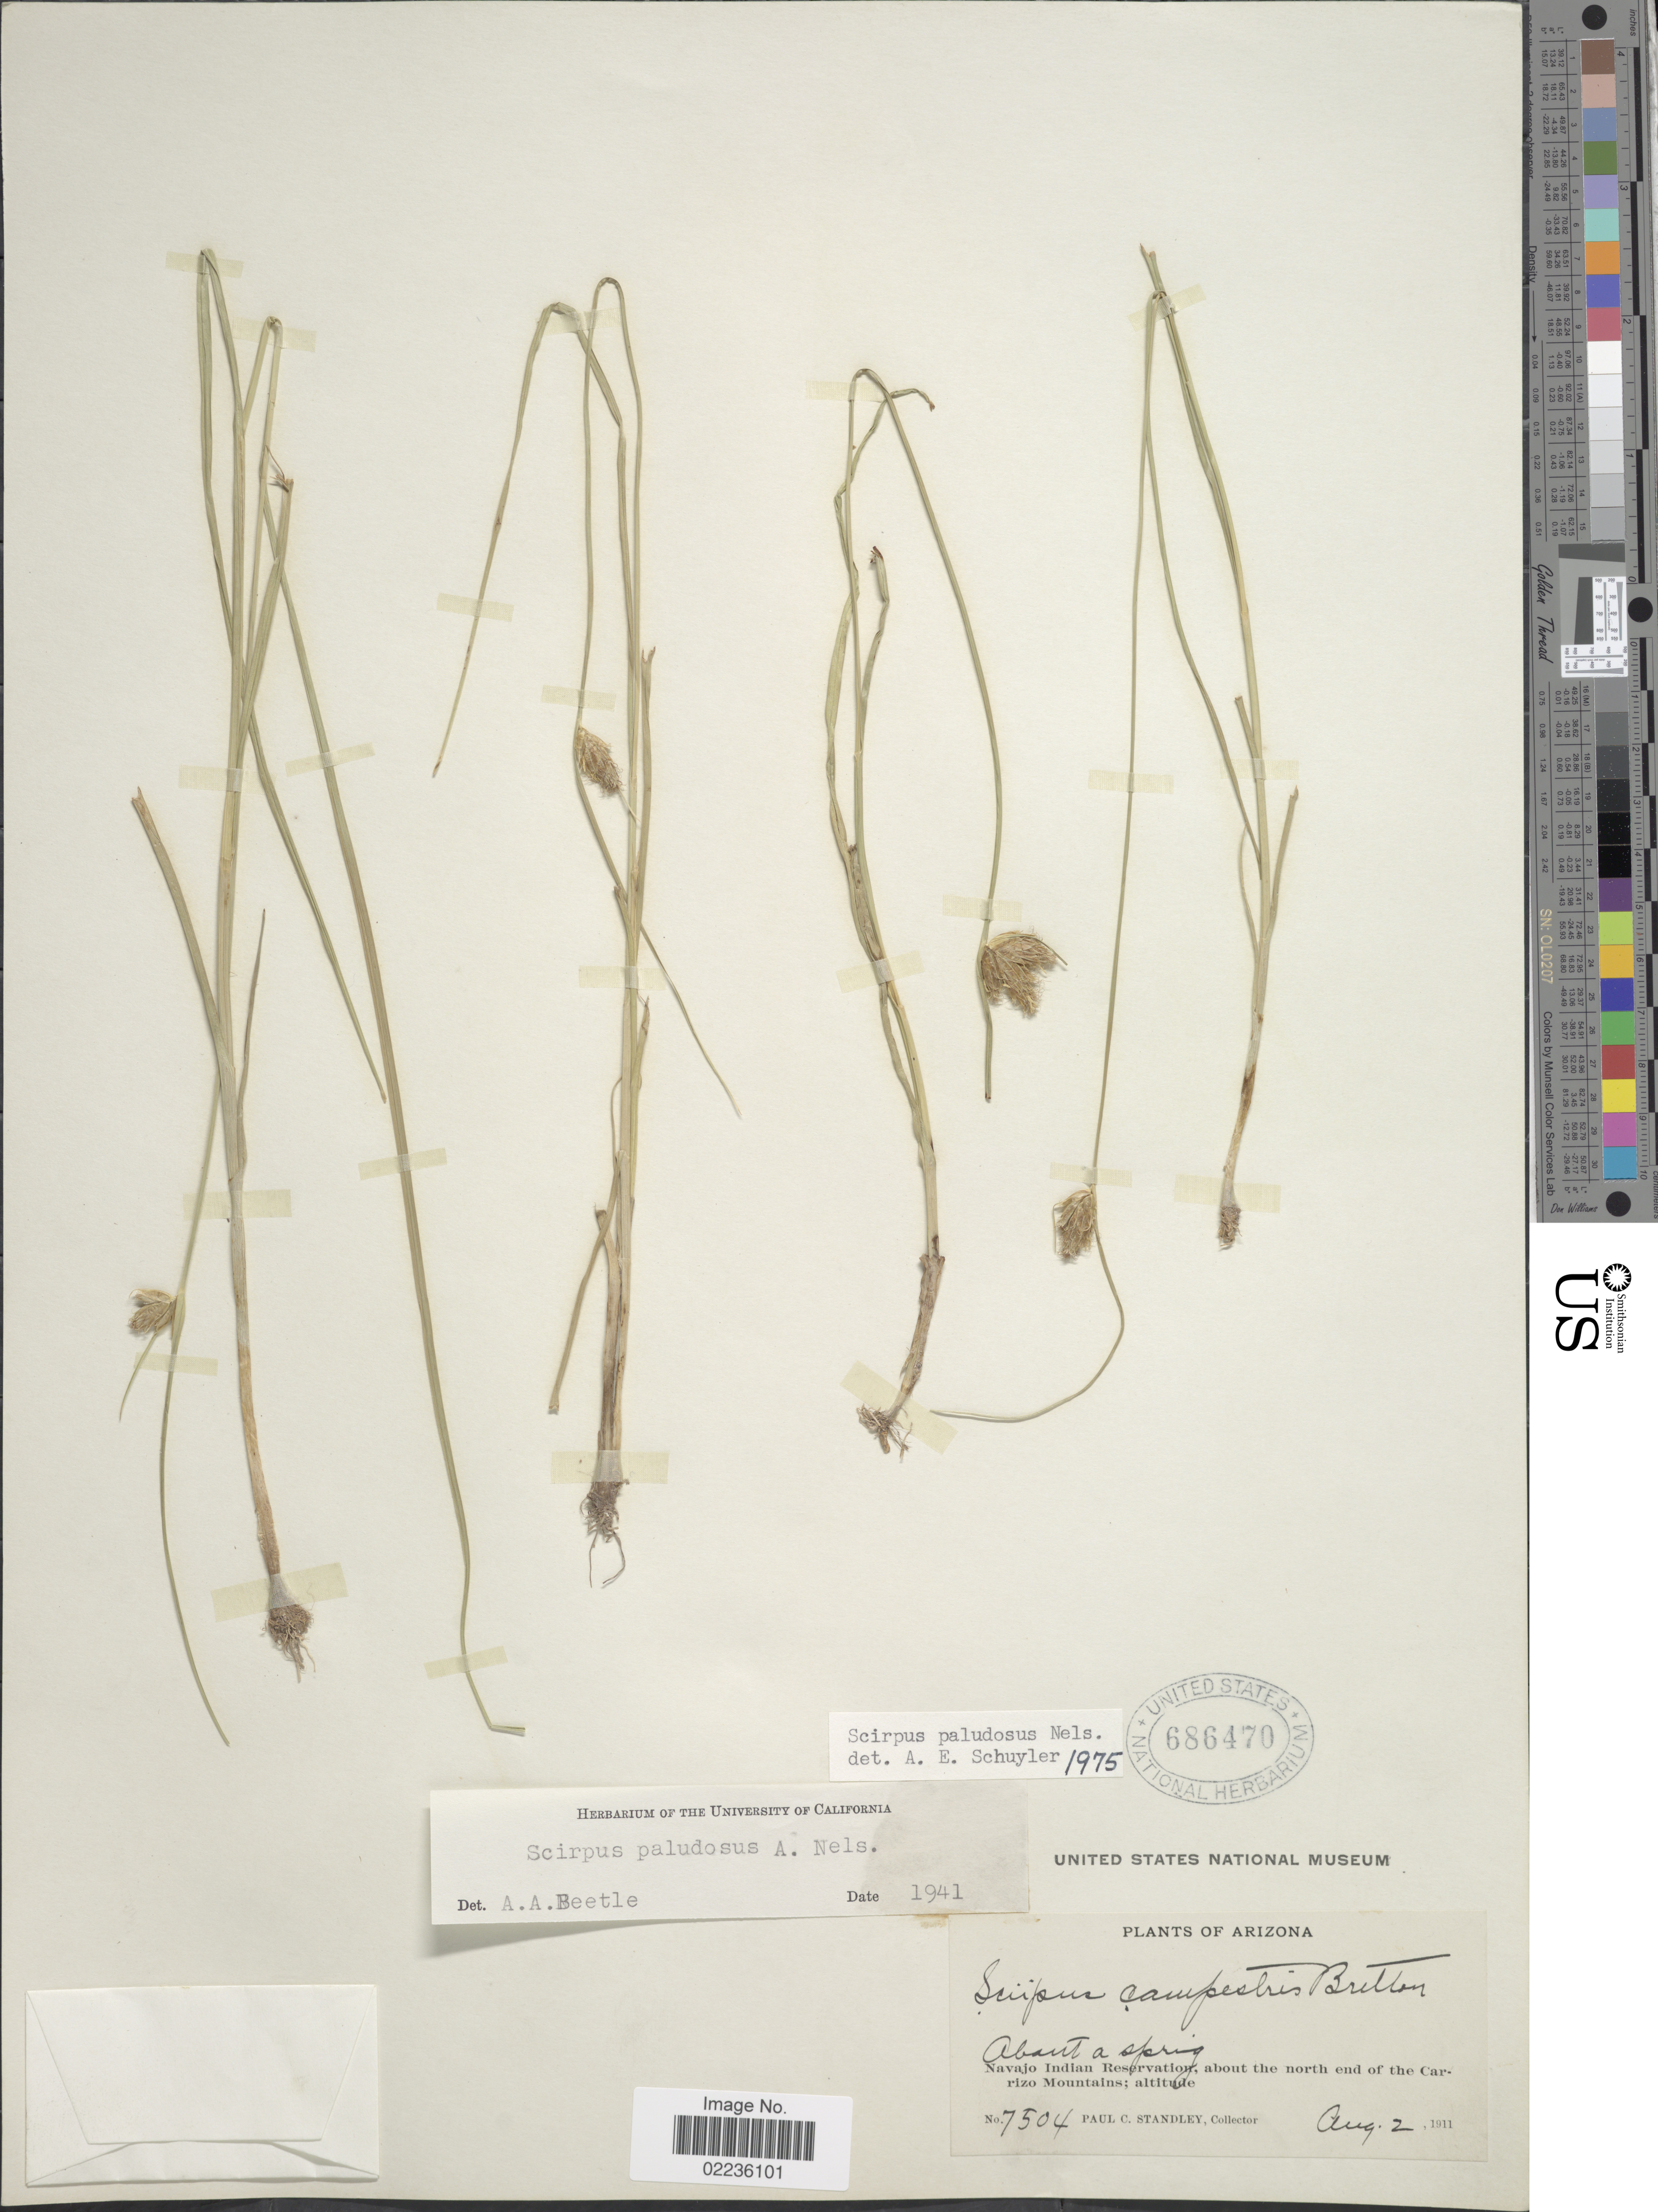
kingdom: Plantae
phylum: Tracheophyta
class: Liliopsida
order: Poales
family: Cyperaceae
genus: Bolboschoenus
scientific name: Bolboschoenus maritimus subsp. paludosus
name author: (A. Nelson) T. Koyama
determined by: Strong, M. T., (US), Smithsonian Institution - National Museum of Natural History (UNITED STATES)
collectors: P. C. Standley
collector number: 7504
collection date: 1911-08-02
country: United States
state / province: Arizona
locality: Above a spring. Navajo Indian Reservation, about the north end of the Carrizo Mountains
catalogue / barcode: US 686470